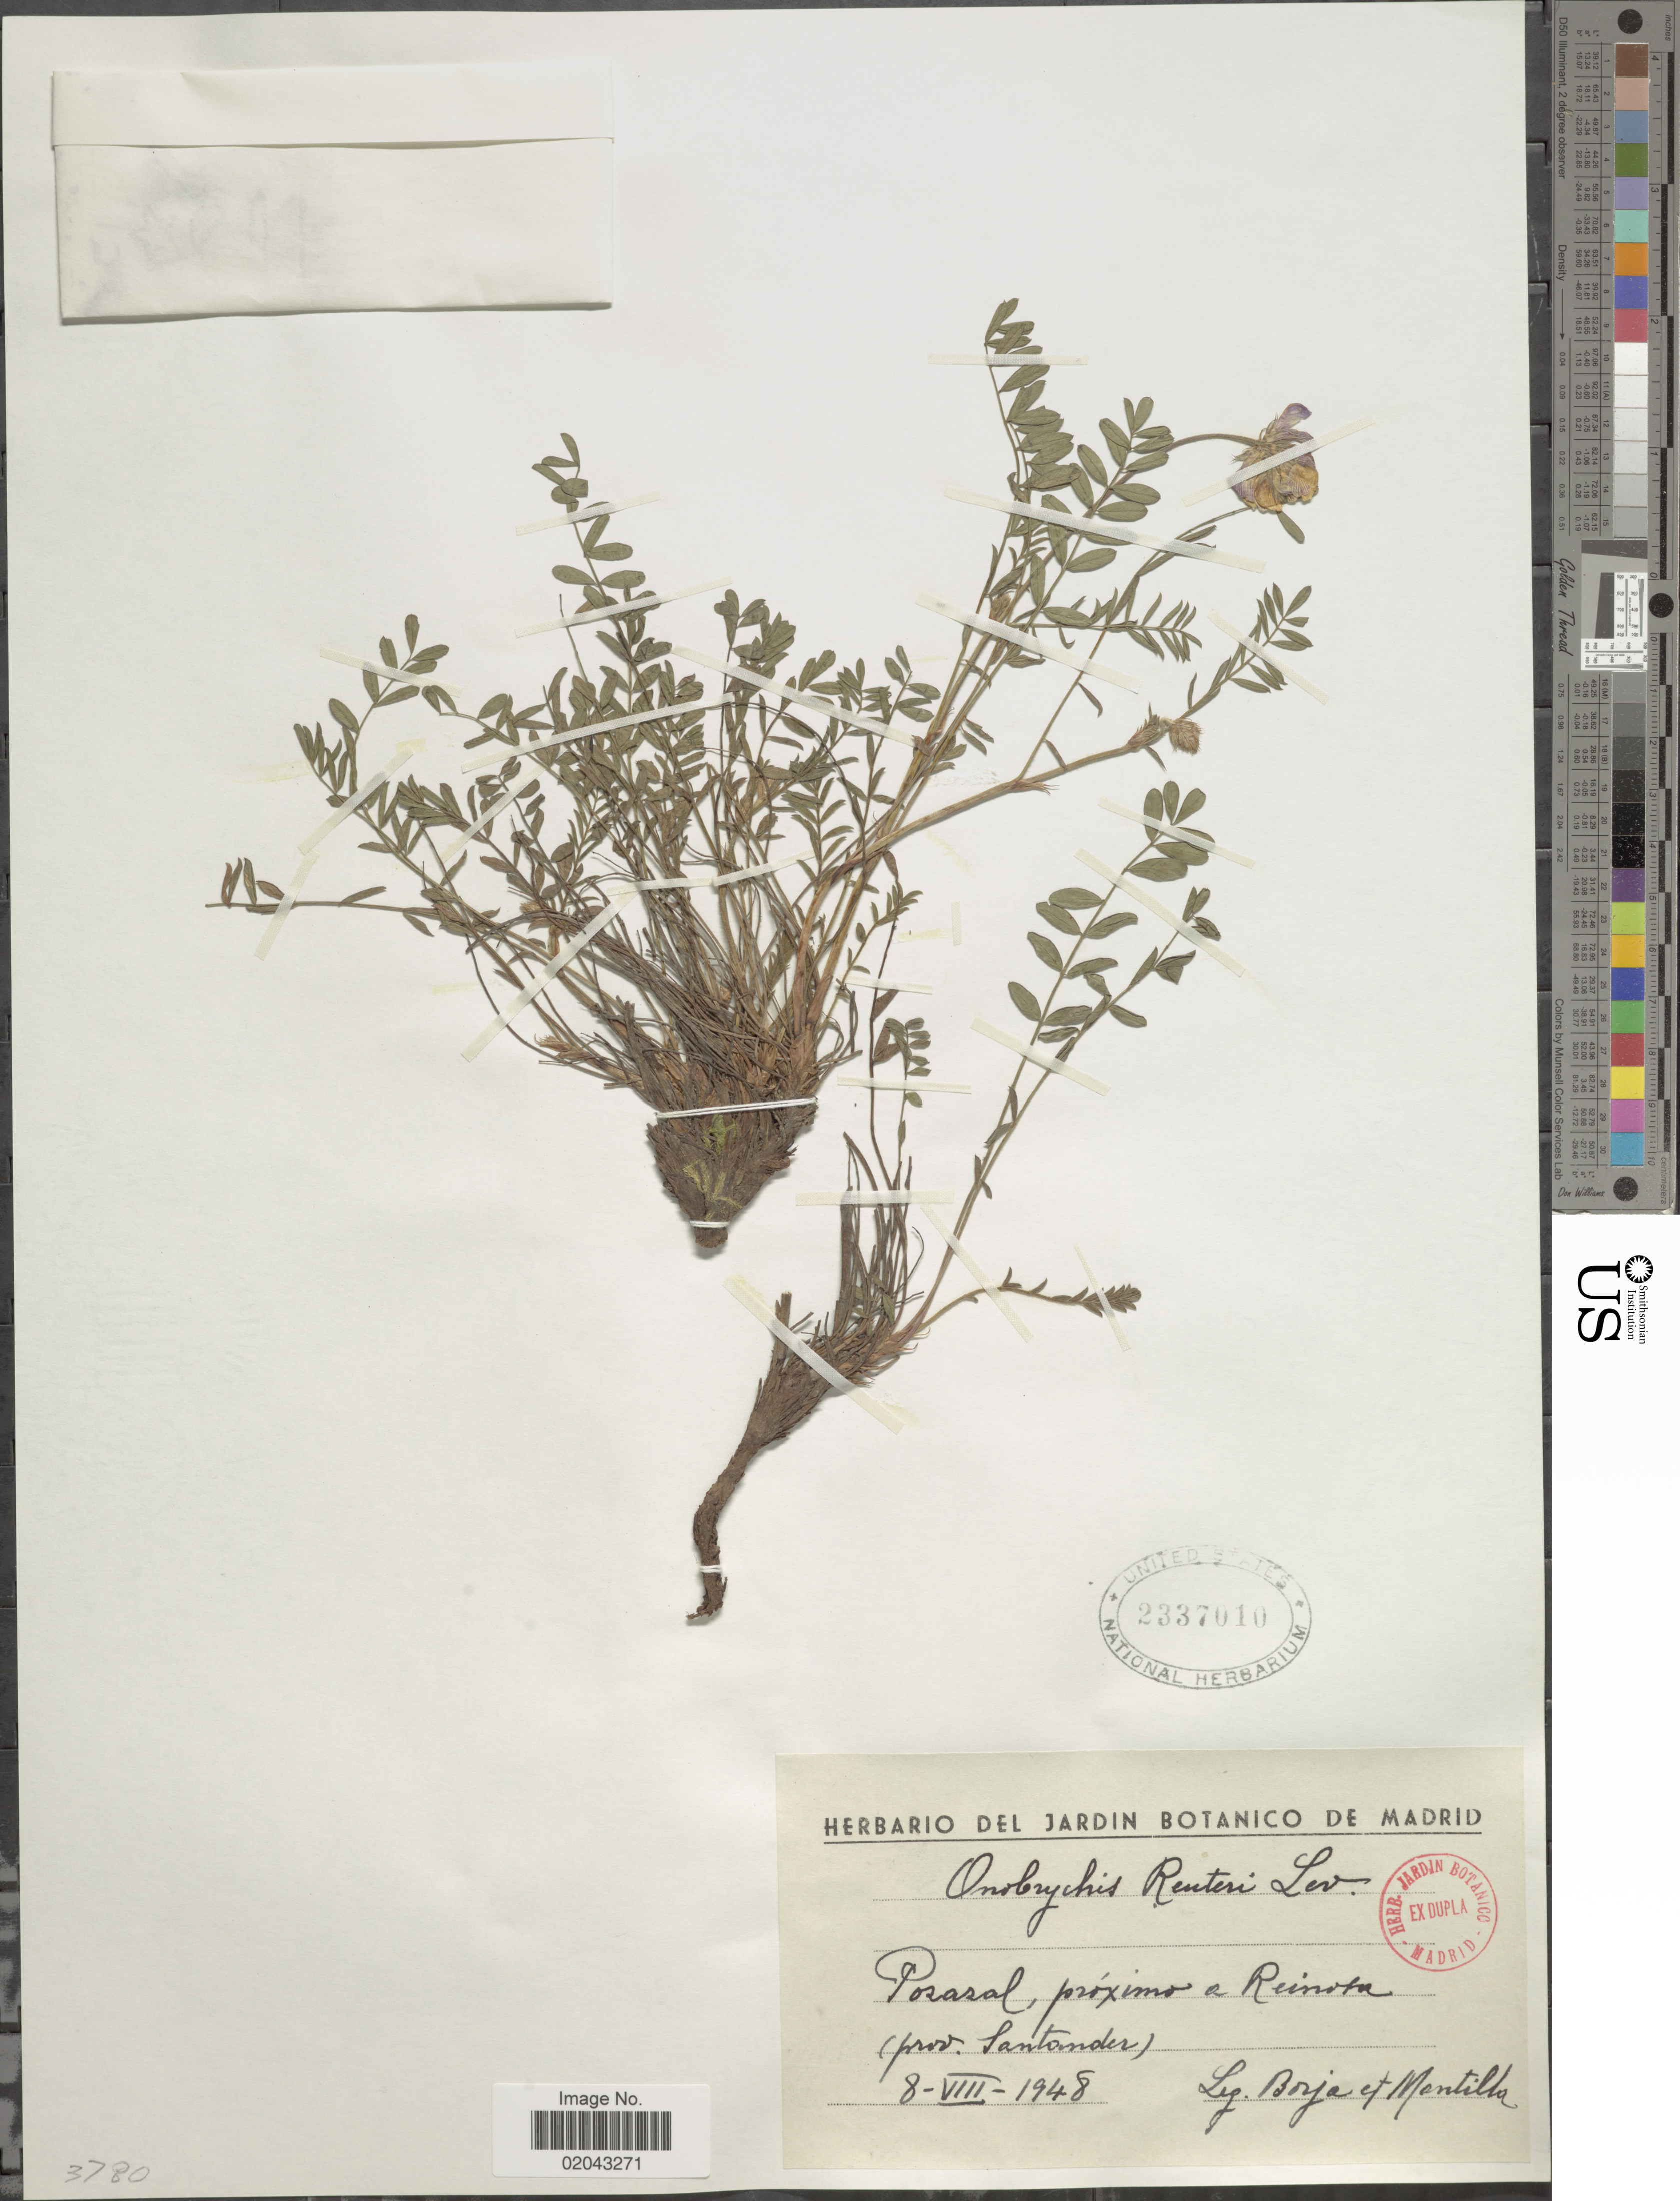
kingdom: Plantae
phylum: Tracheophyta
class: Magnoliopsida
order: Fabales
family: Fabaceae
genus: Onobrychis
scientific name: Onobrychis reuteri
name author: Leresche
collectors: -. Borja & Montilla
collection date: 1948-07-08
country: Colombia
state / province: Santander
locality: (Pozazal, proximo a reinota) (prov. Santander).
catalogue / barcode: US 2337010